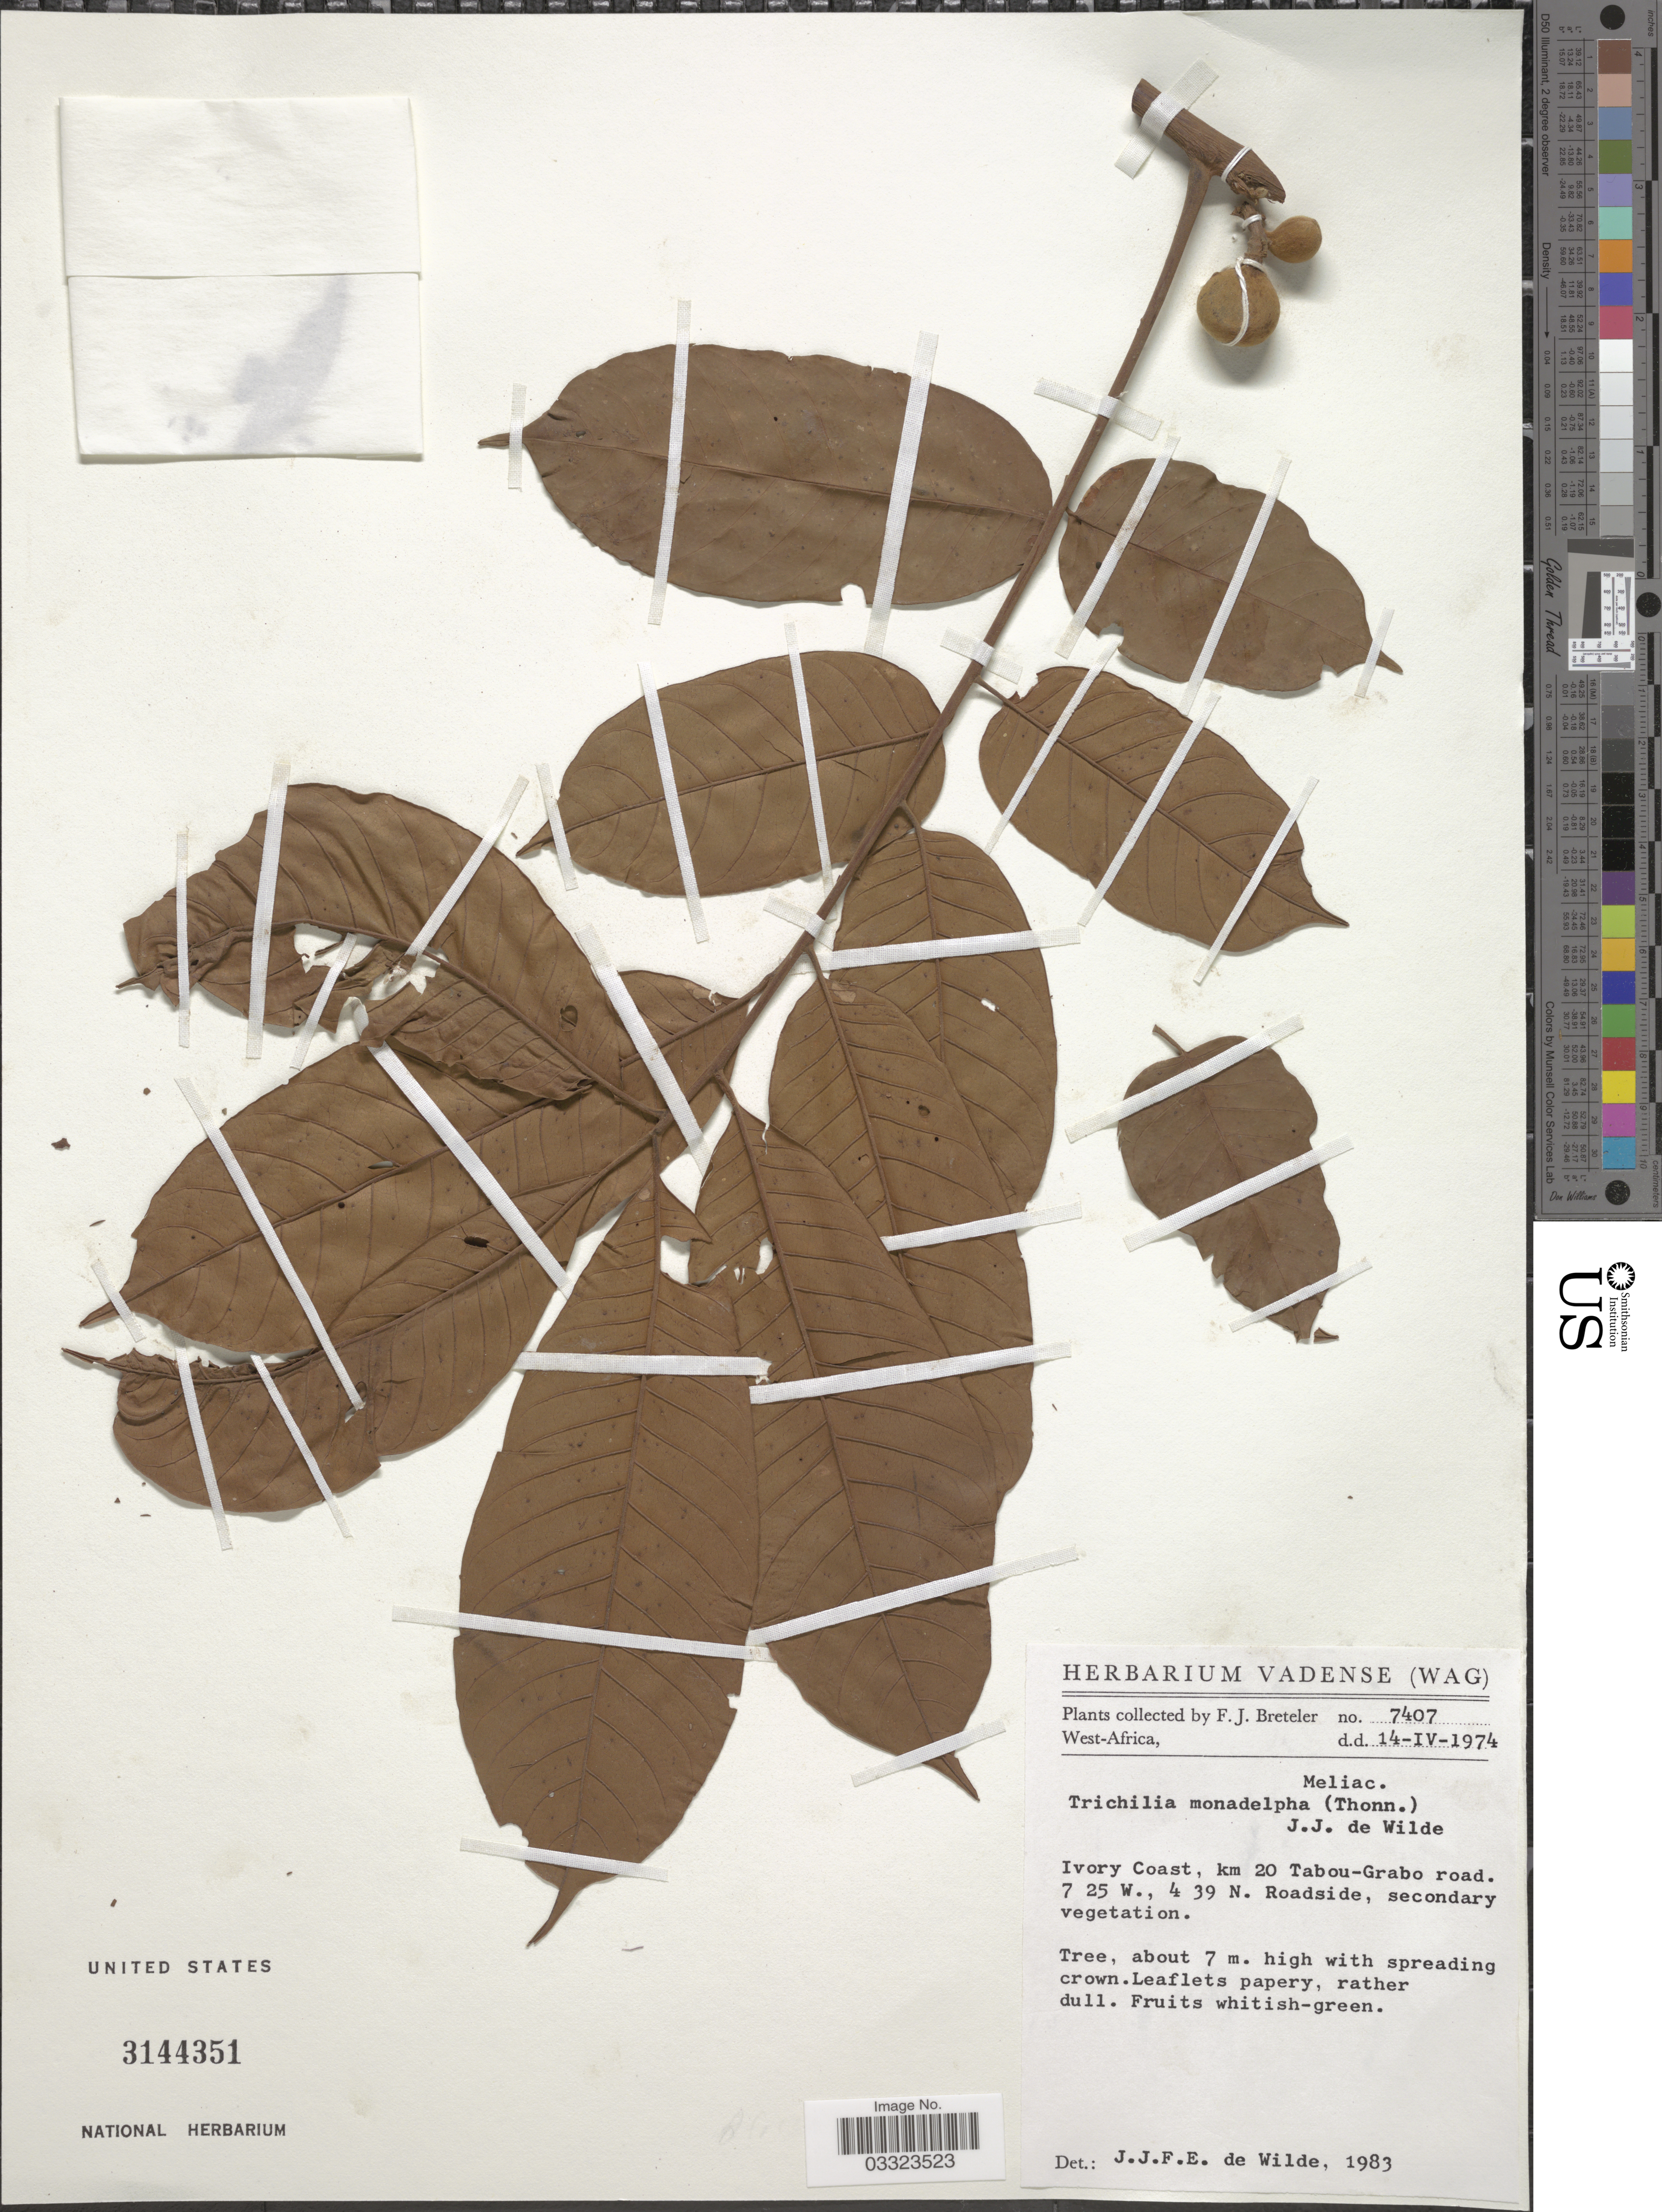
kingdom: Plantae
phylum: Tracheophyta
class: Magnoliopsida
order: Sapindales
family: Meliaceae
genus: Trichilia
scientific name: Trichilia monadelpha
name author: (Thonn.) De Wild.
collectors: F. J. Breteler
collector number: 7407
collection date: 1974-04-14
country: Ivory Coast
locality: West-Africa. Ivory Coast, km 20 Tabou-Grabo road.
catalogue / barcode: US 3144351